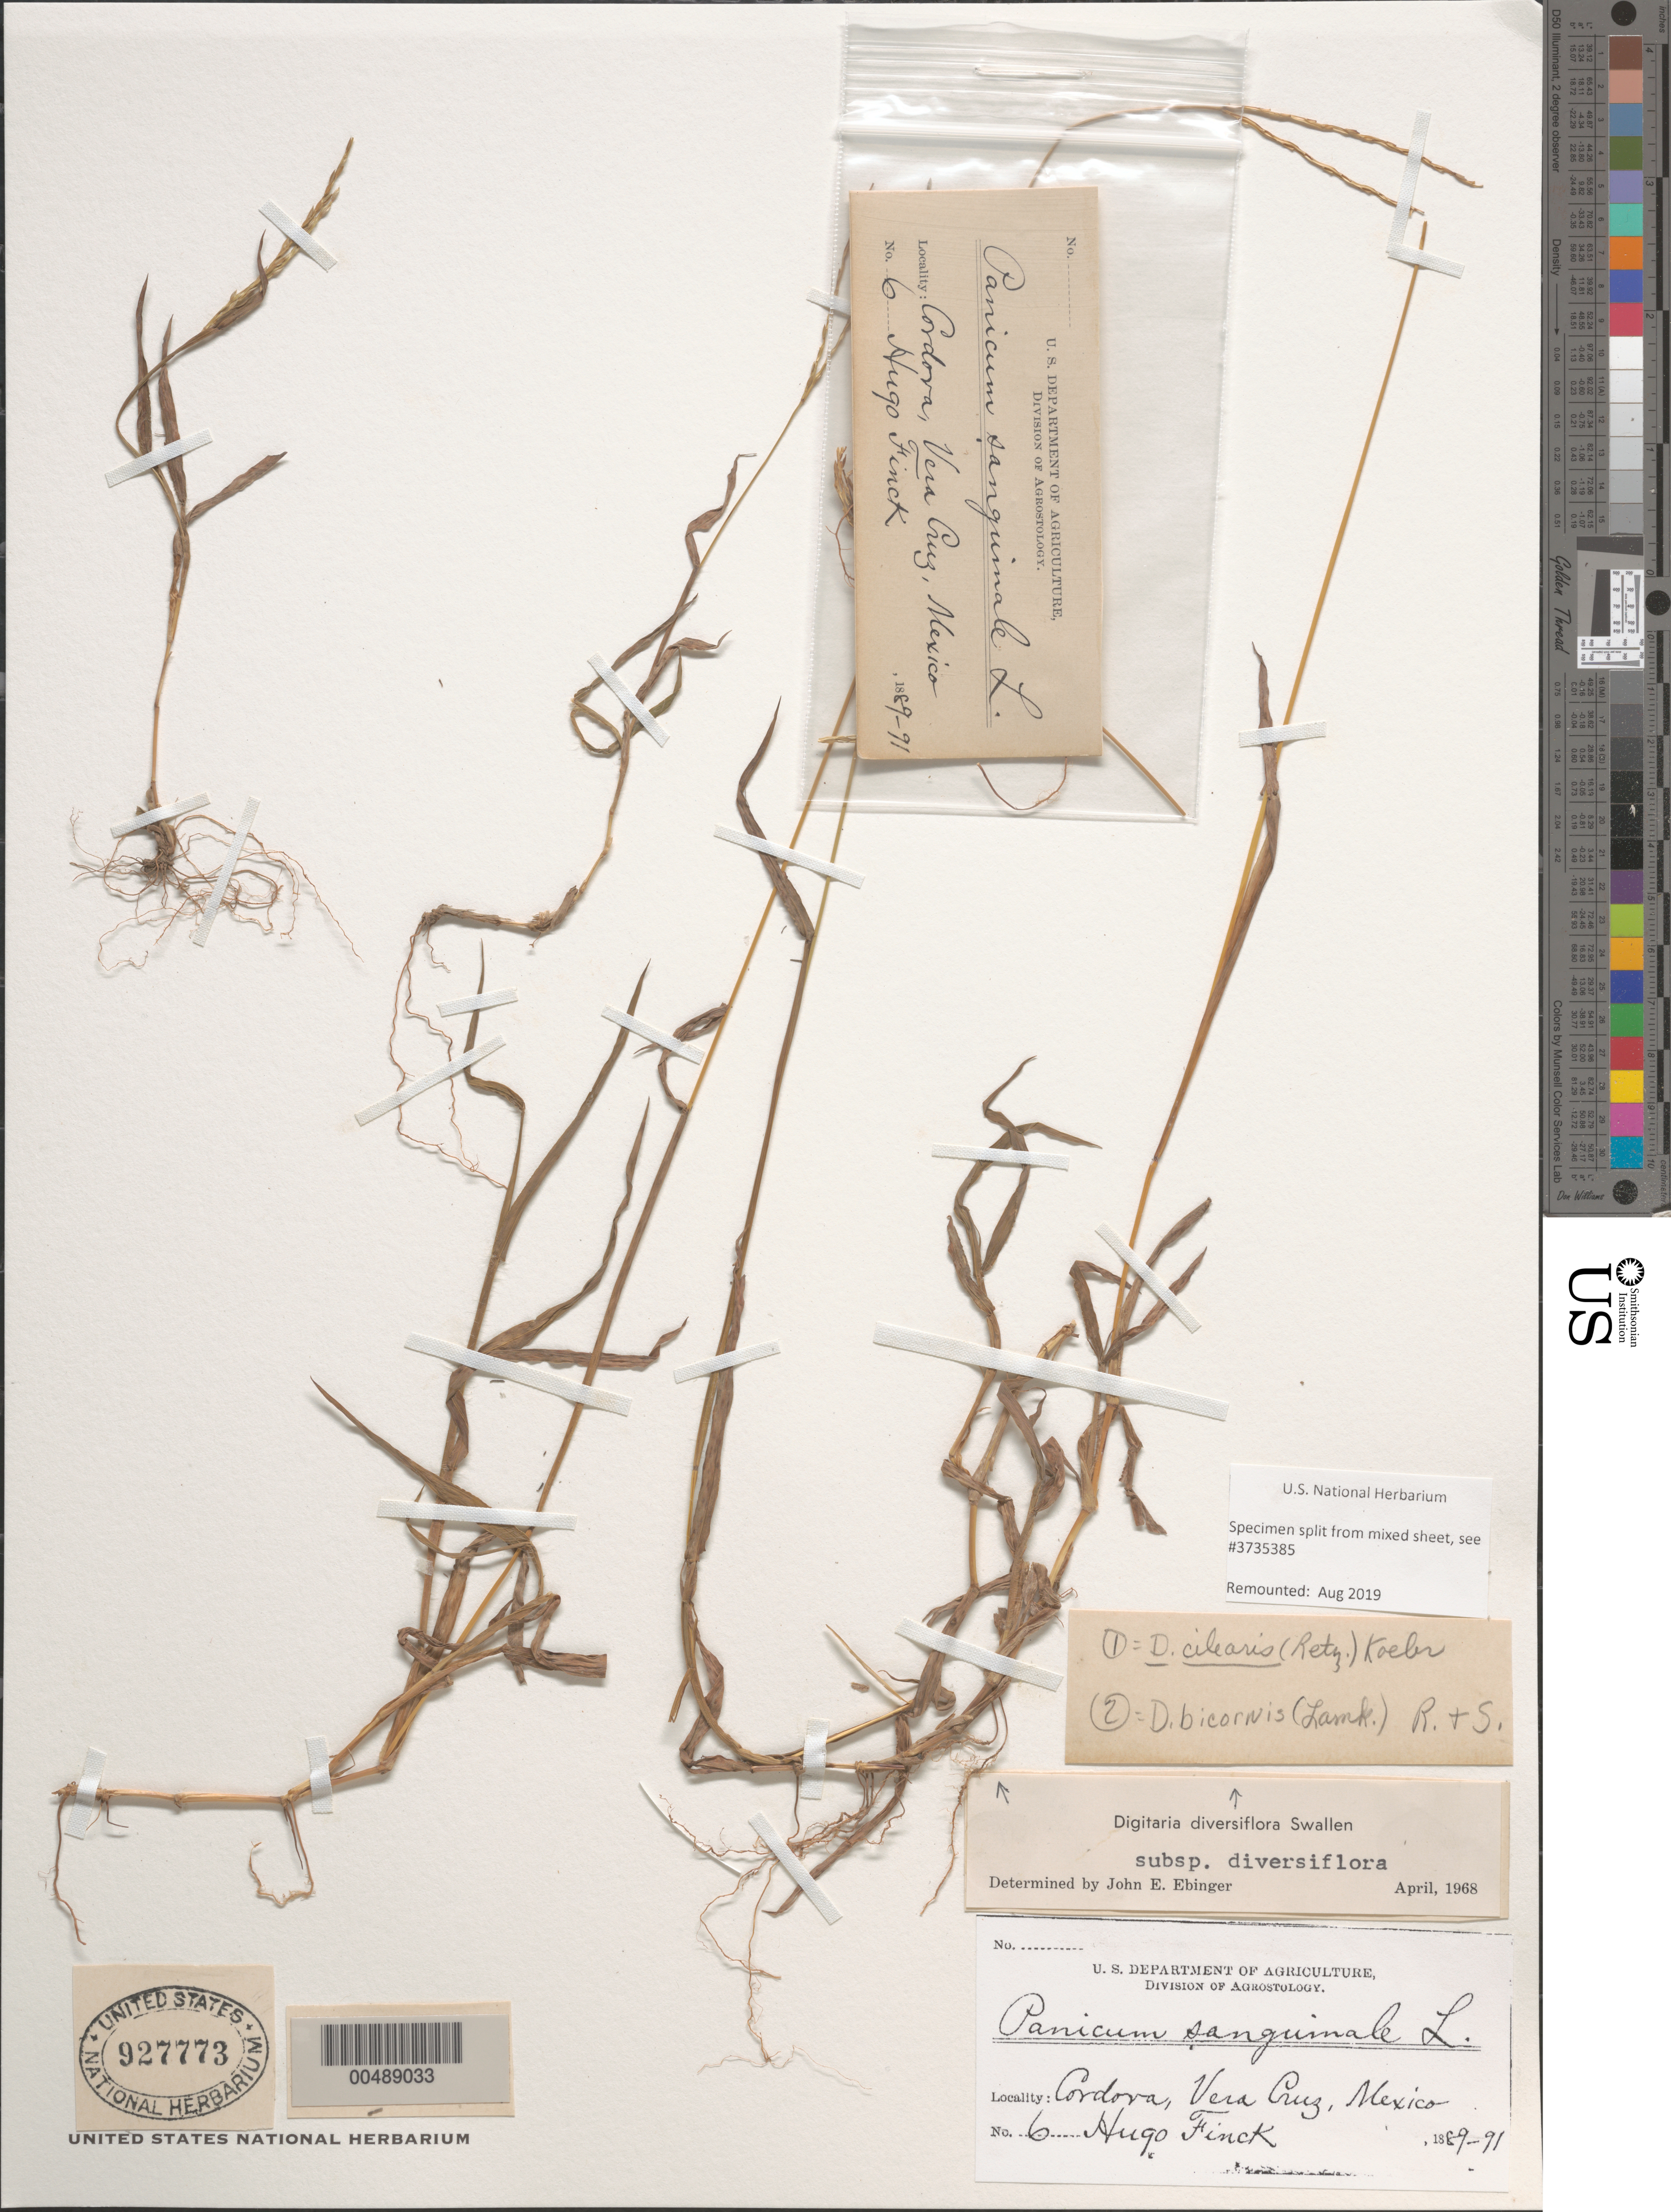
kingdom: Plantae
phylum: Tracheophyta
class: Liliopsida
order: Poales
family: Poaceae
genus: Digitaria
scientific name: Digitaria diversiflora subsp. diversiflora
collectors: H. Finck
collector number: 6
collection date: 1889/1891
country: Mexico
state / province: Veracruz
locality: Cordova, Vera Cruz.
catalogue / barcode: US 927773